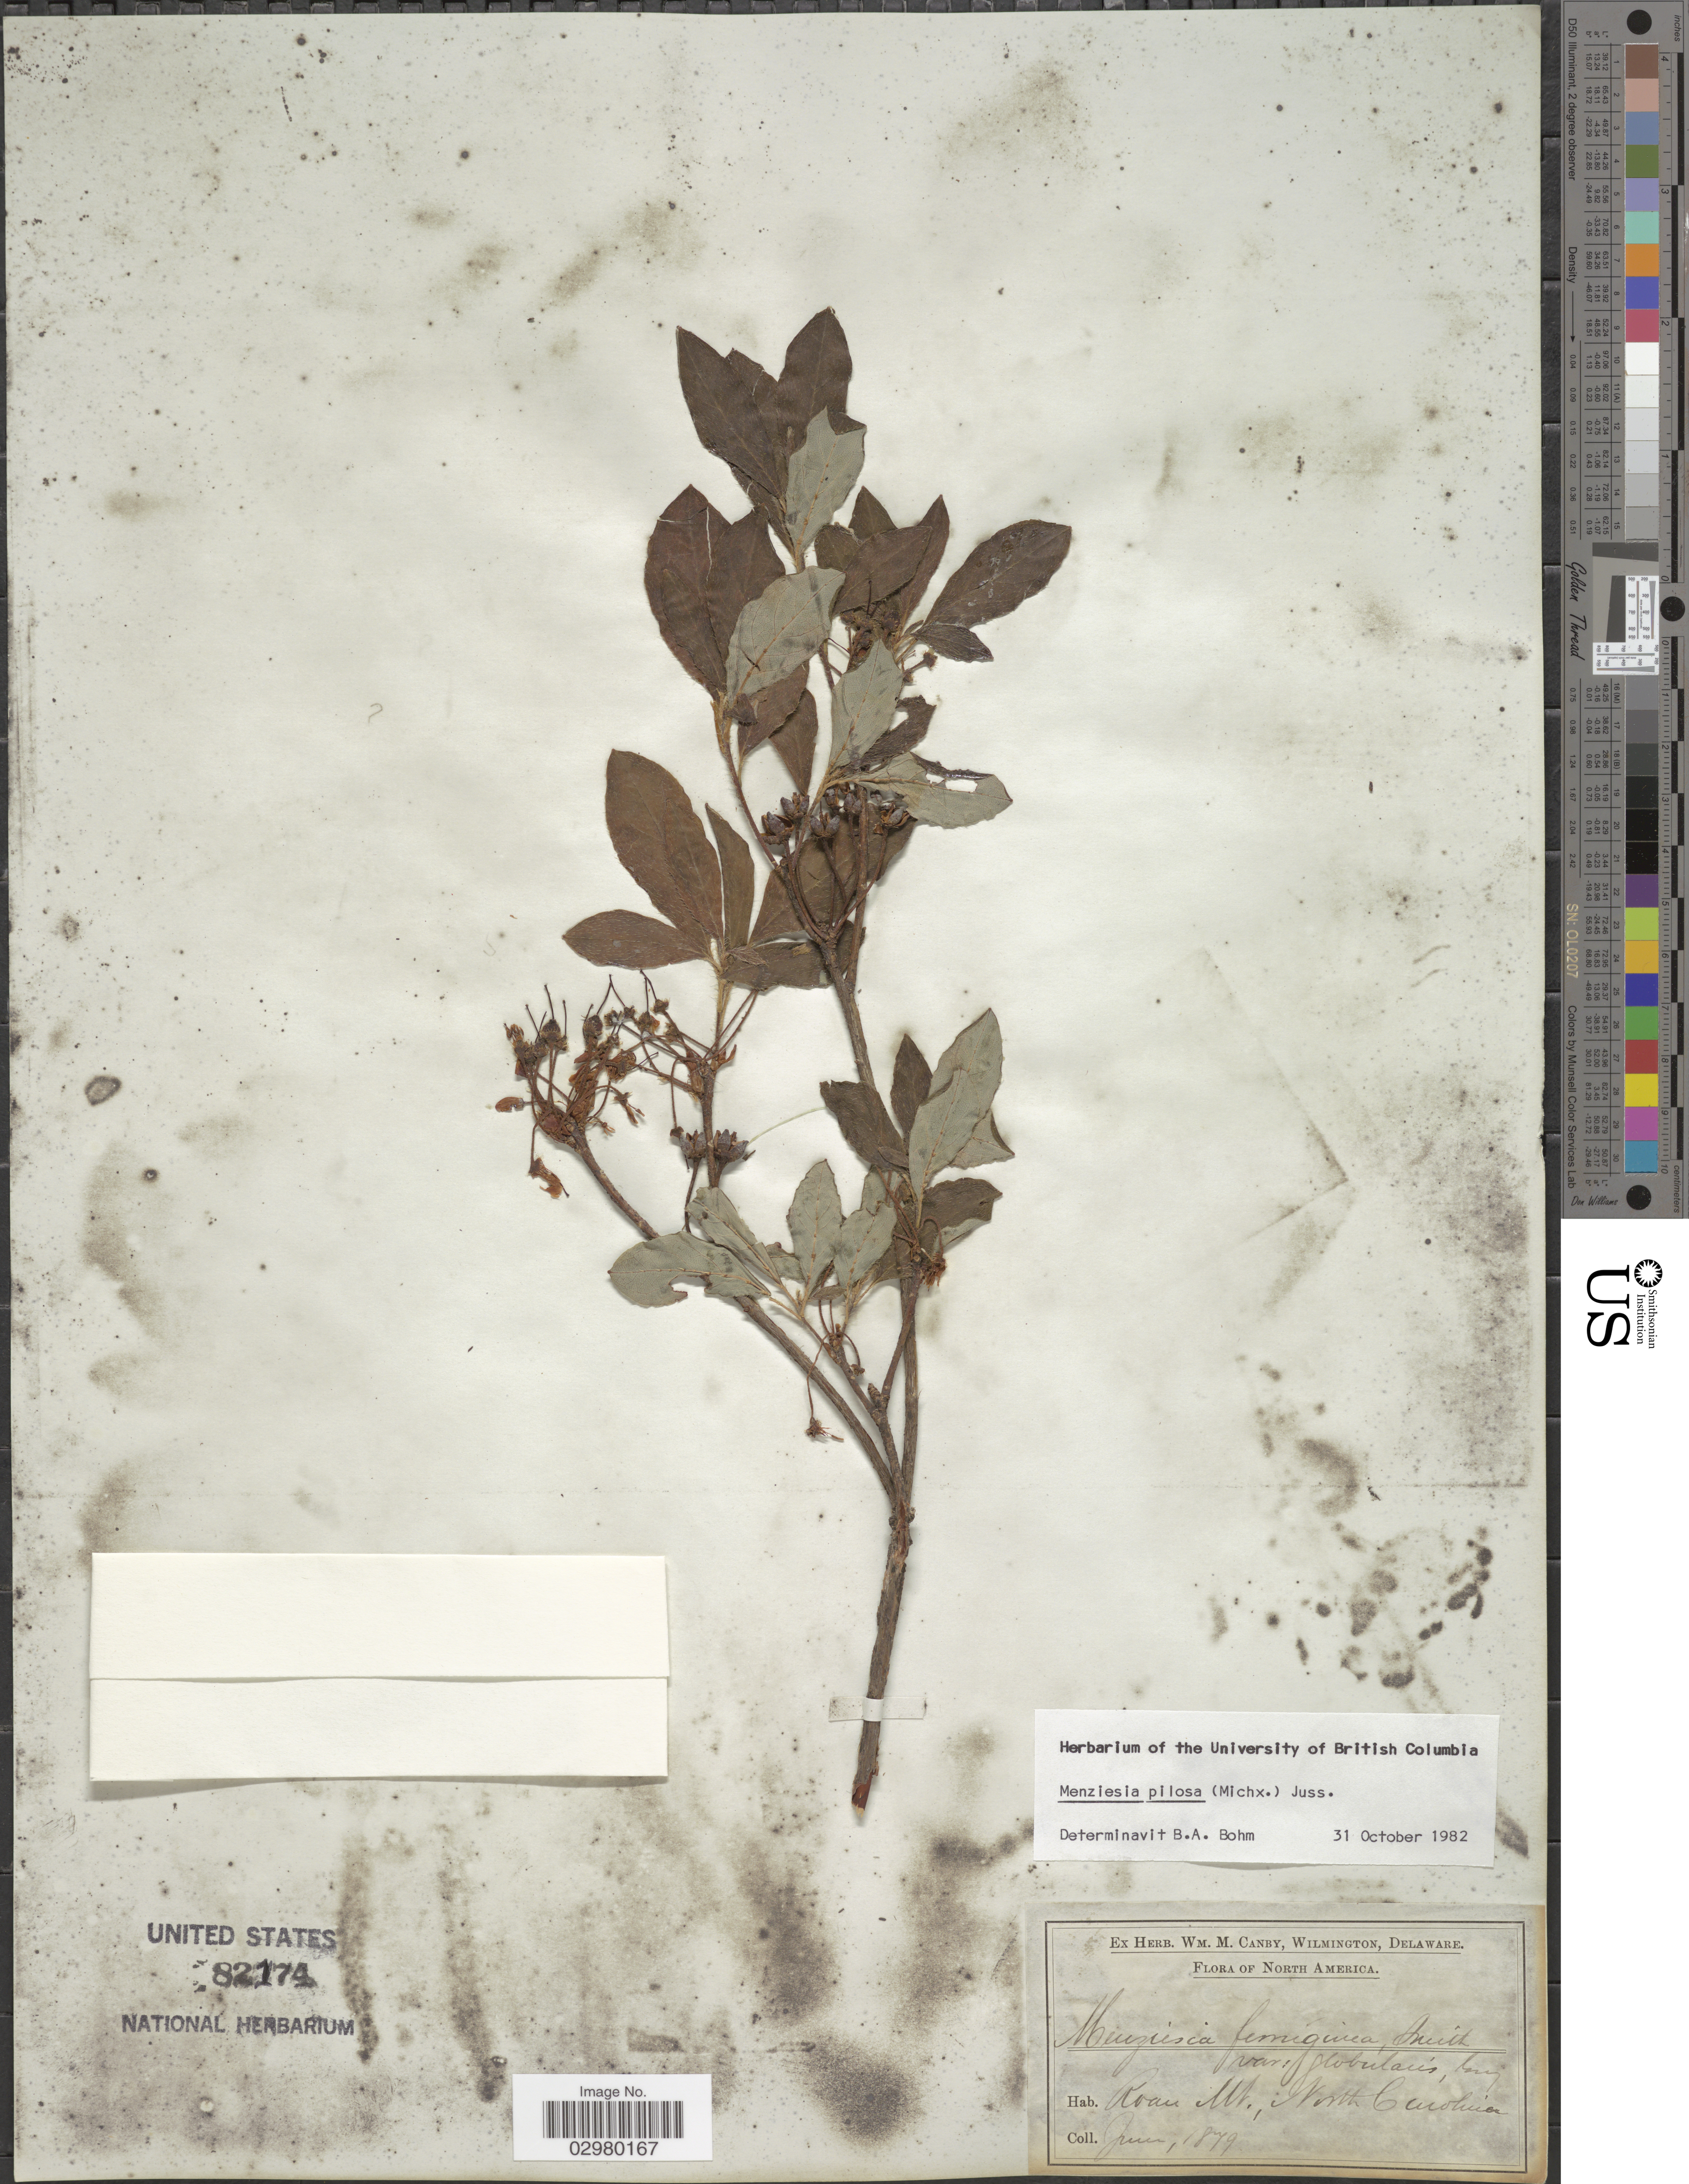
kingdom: Plantae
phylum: Tracheophyta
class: Magnoliopsida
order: Ericales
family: Ericaceae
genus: Menziesia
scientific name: Menziesia pilosa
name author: (Michx.) Juss.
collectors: ex herb. W.M. Canby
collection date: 1879-06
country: United States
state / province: North Carolina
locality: Roan Mt.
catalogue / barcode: US 82174